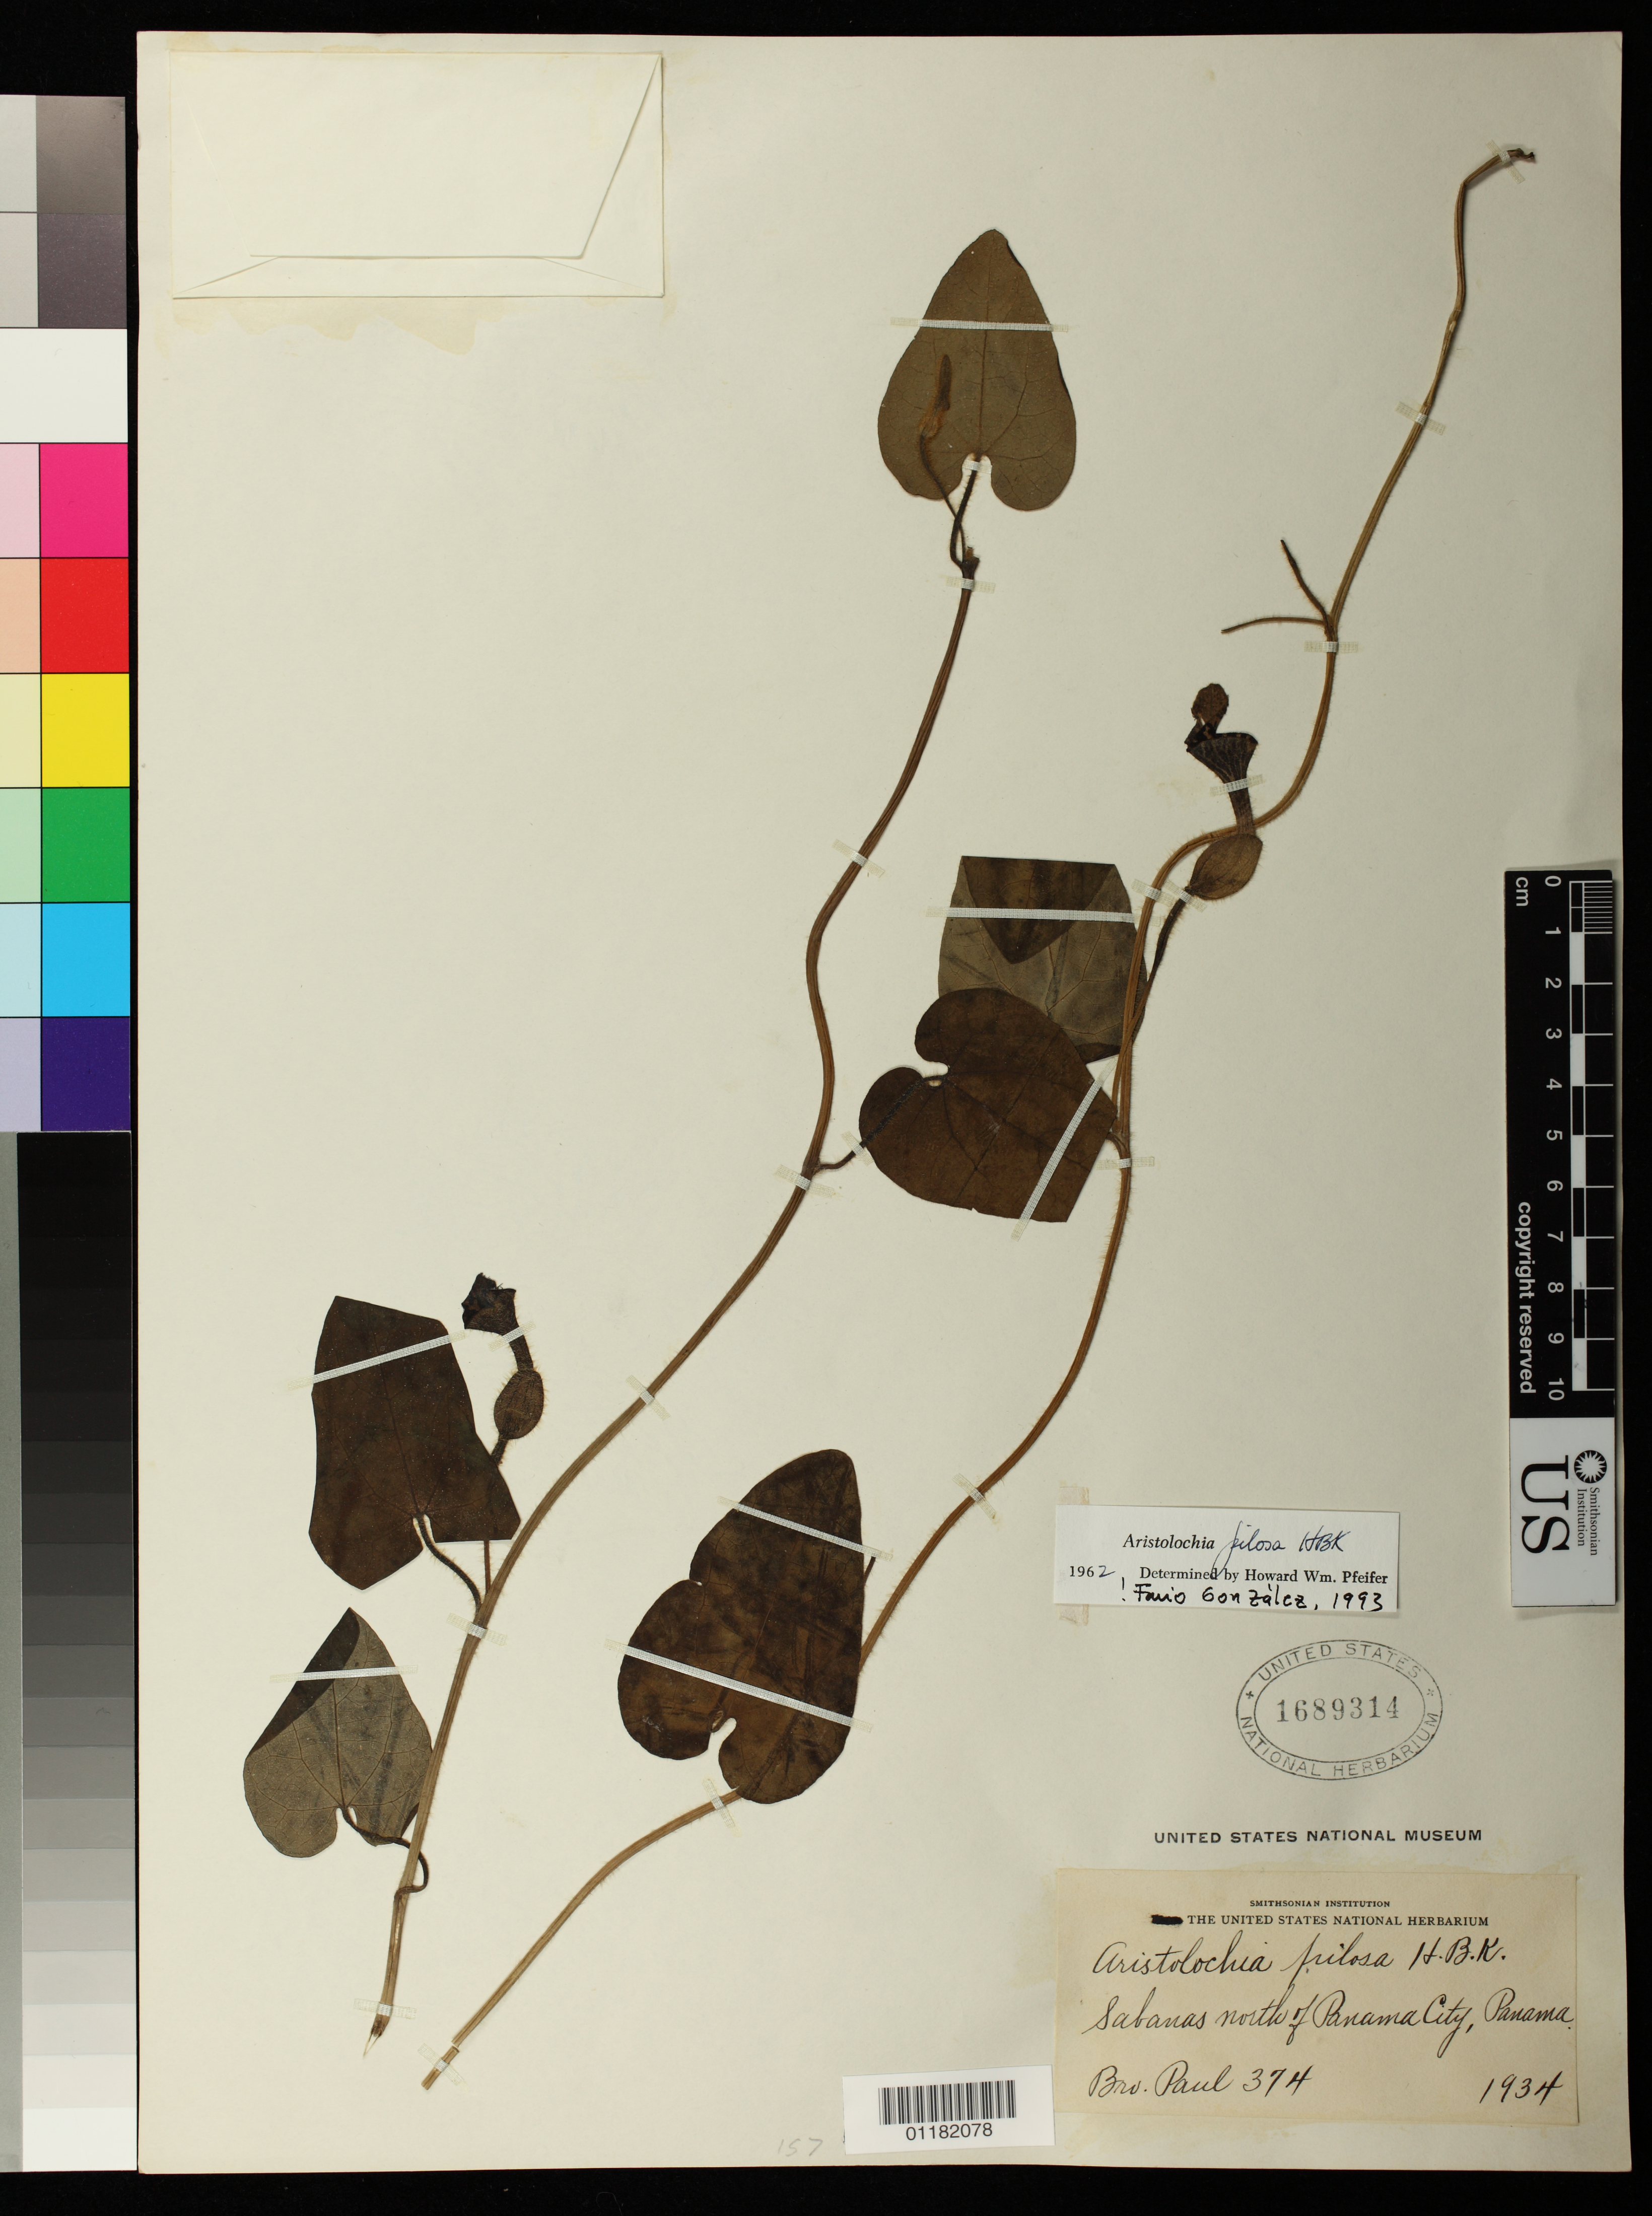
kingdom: Plantae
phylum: Tracheophyta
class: Magnoliopsida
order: Piperales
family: Aristolochiaceae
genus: Aristolochia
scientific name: Aristolochia pilosa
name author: Kunth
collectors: Bro. Paul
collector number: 374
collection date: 1934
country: Panama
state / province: Panamá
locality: Sabanas north of Panama City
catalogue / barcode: US 1689314